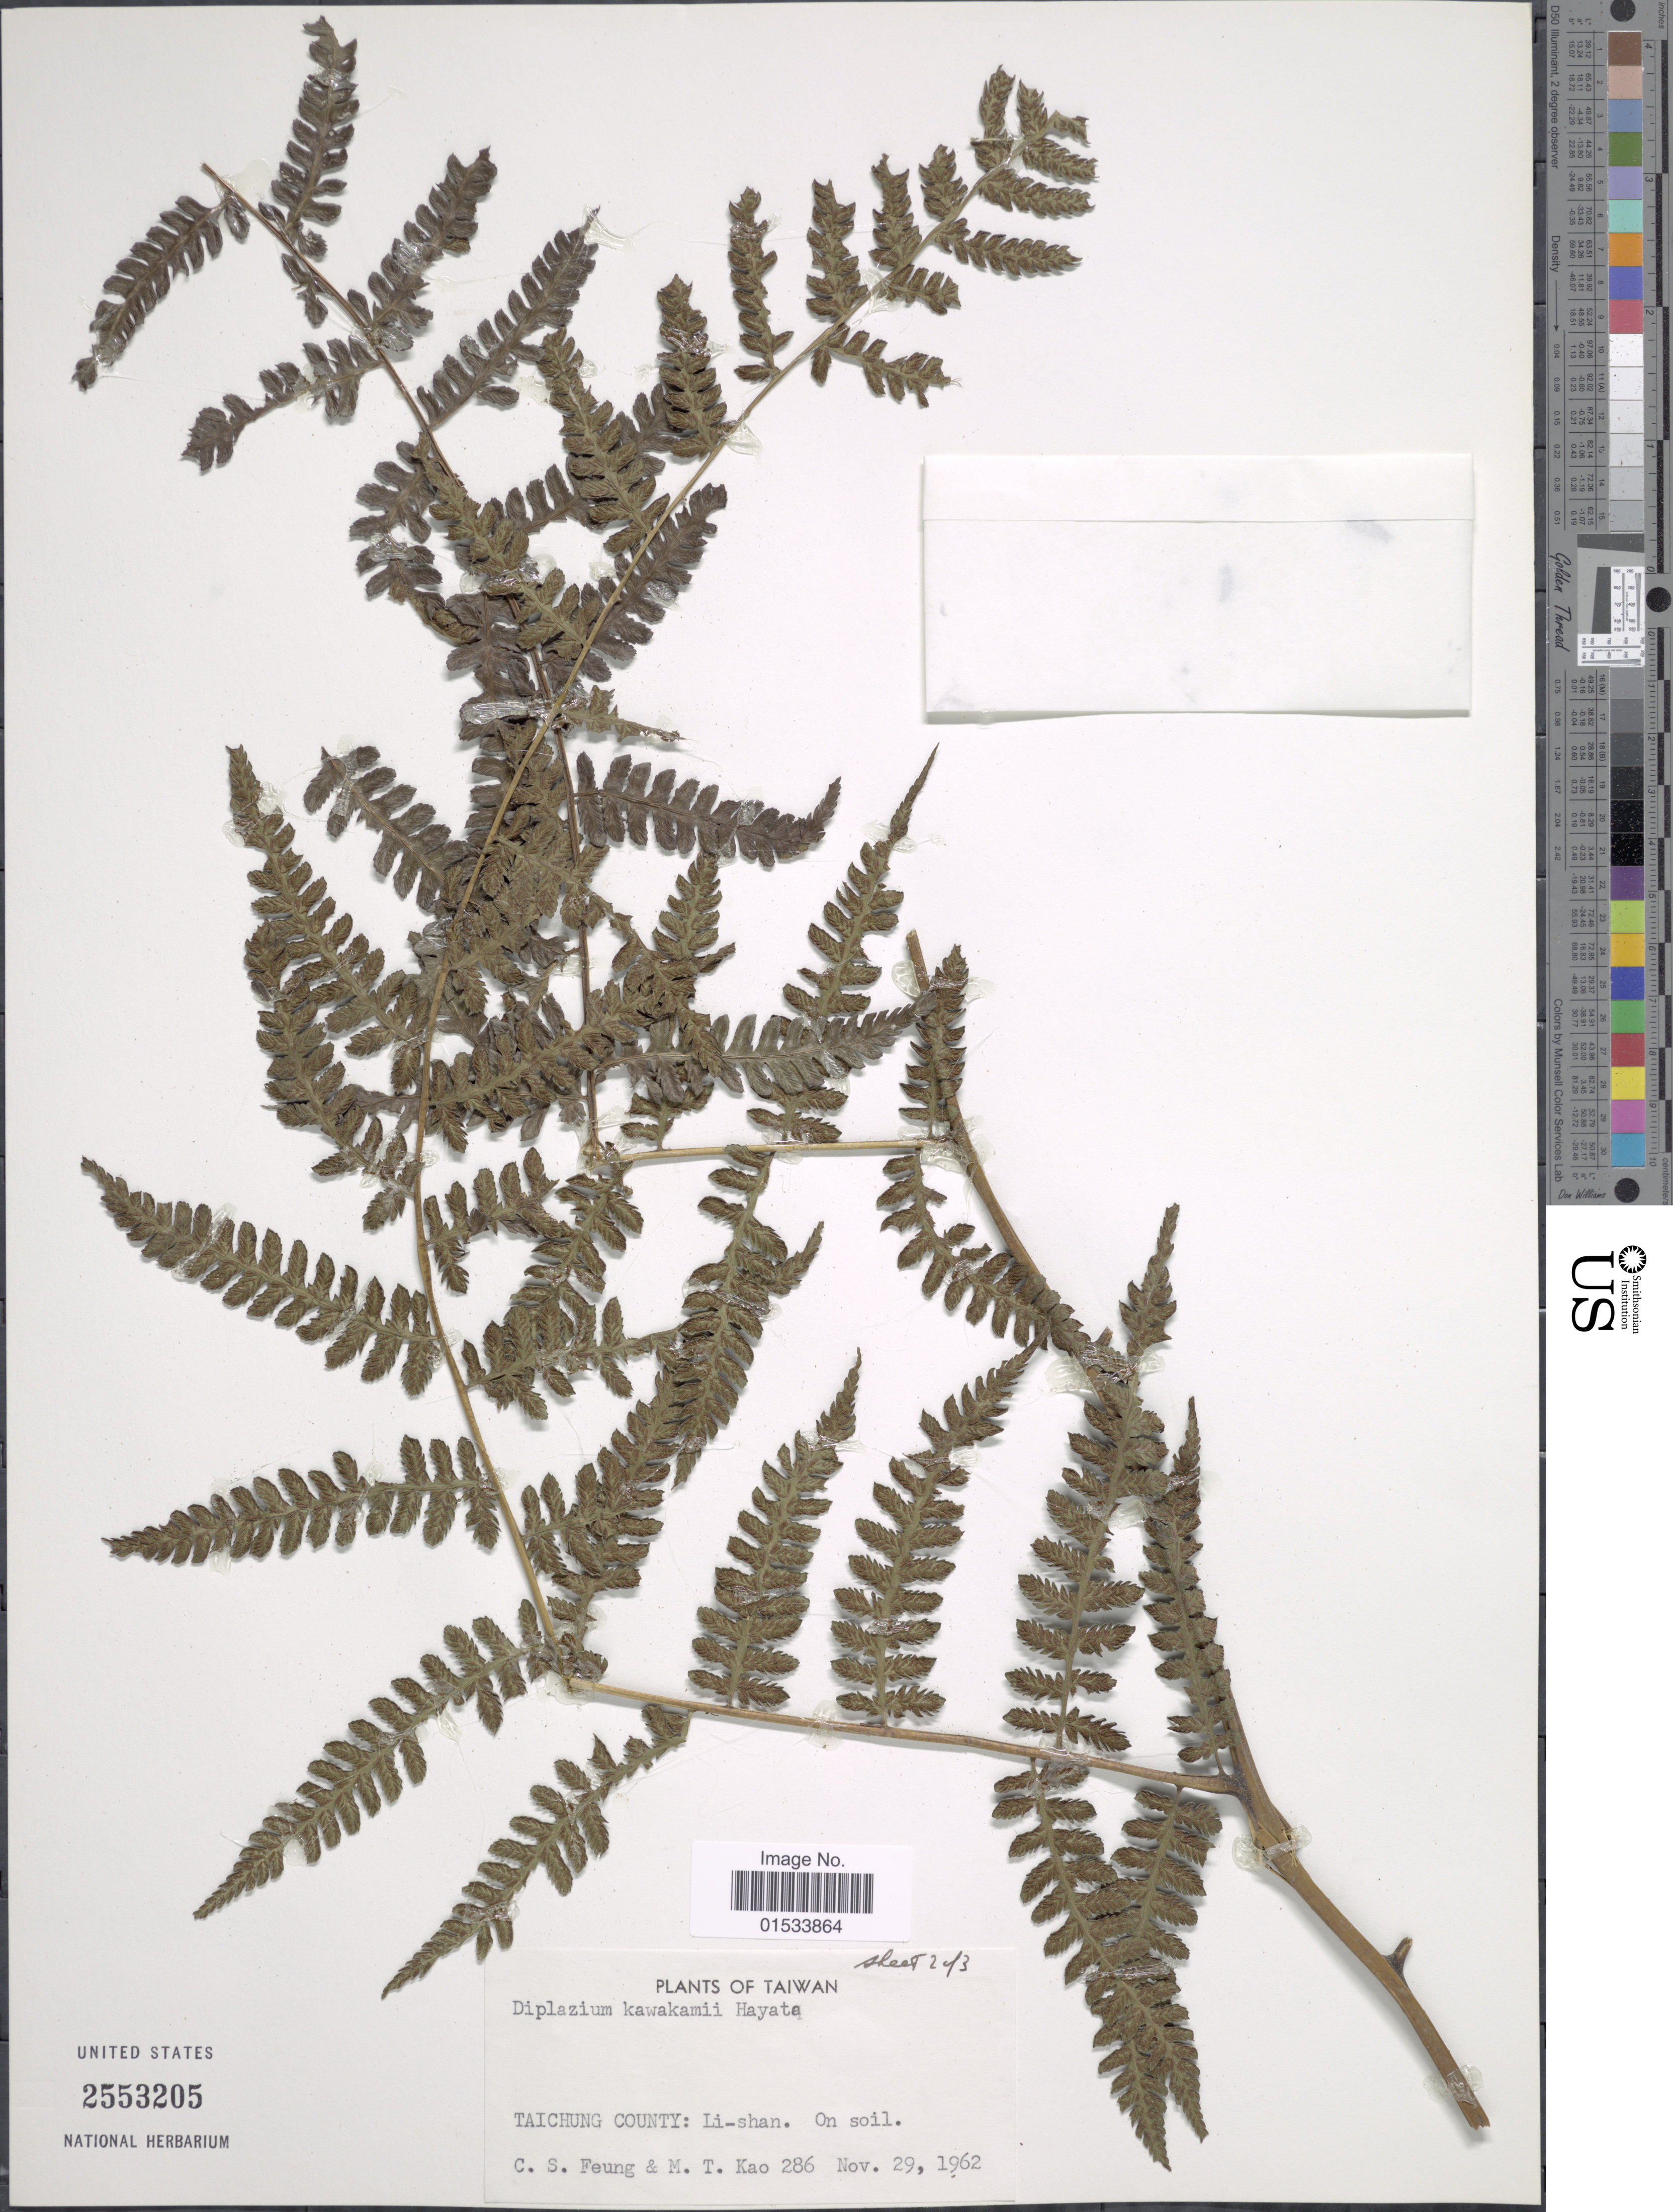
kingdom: Plantae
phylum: Tracheophyta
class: Polypodiopsida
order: Polypodiales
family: Athyriaceae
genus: Diplazium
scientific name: Diplazium kawakamii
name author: Hayata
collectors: C. Feung & M. T. Kao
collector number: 286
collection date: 1962-11-29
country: Taiwan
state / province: Taichung City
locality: Taichung County: Li-shan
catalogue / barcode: US 2553205